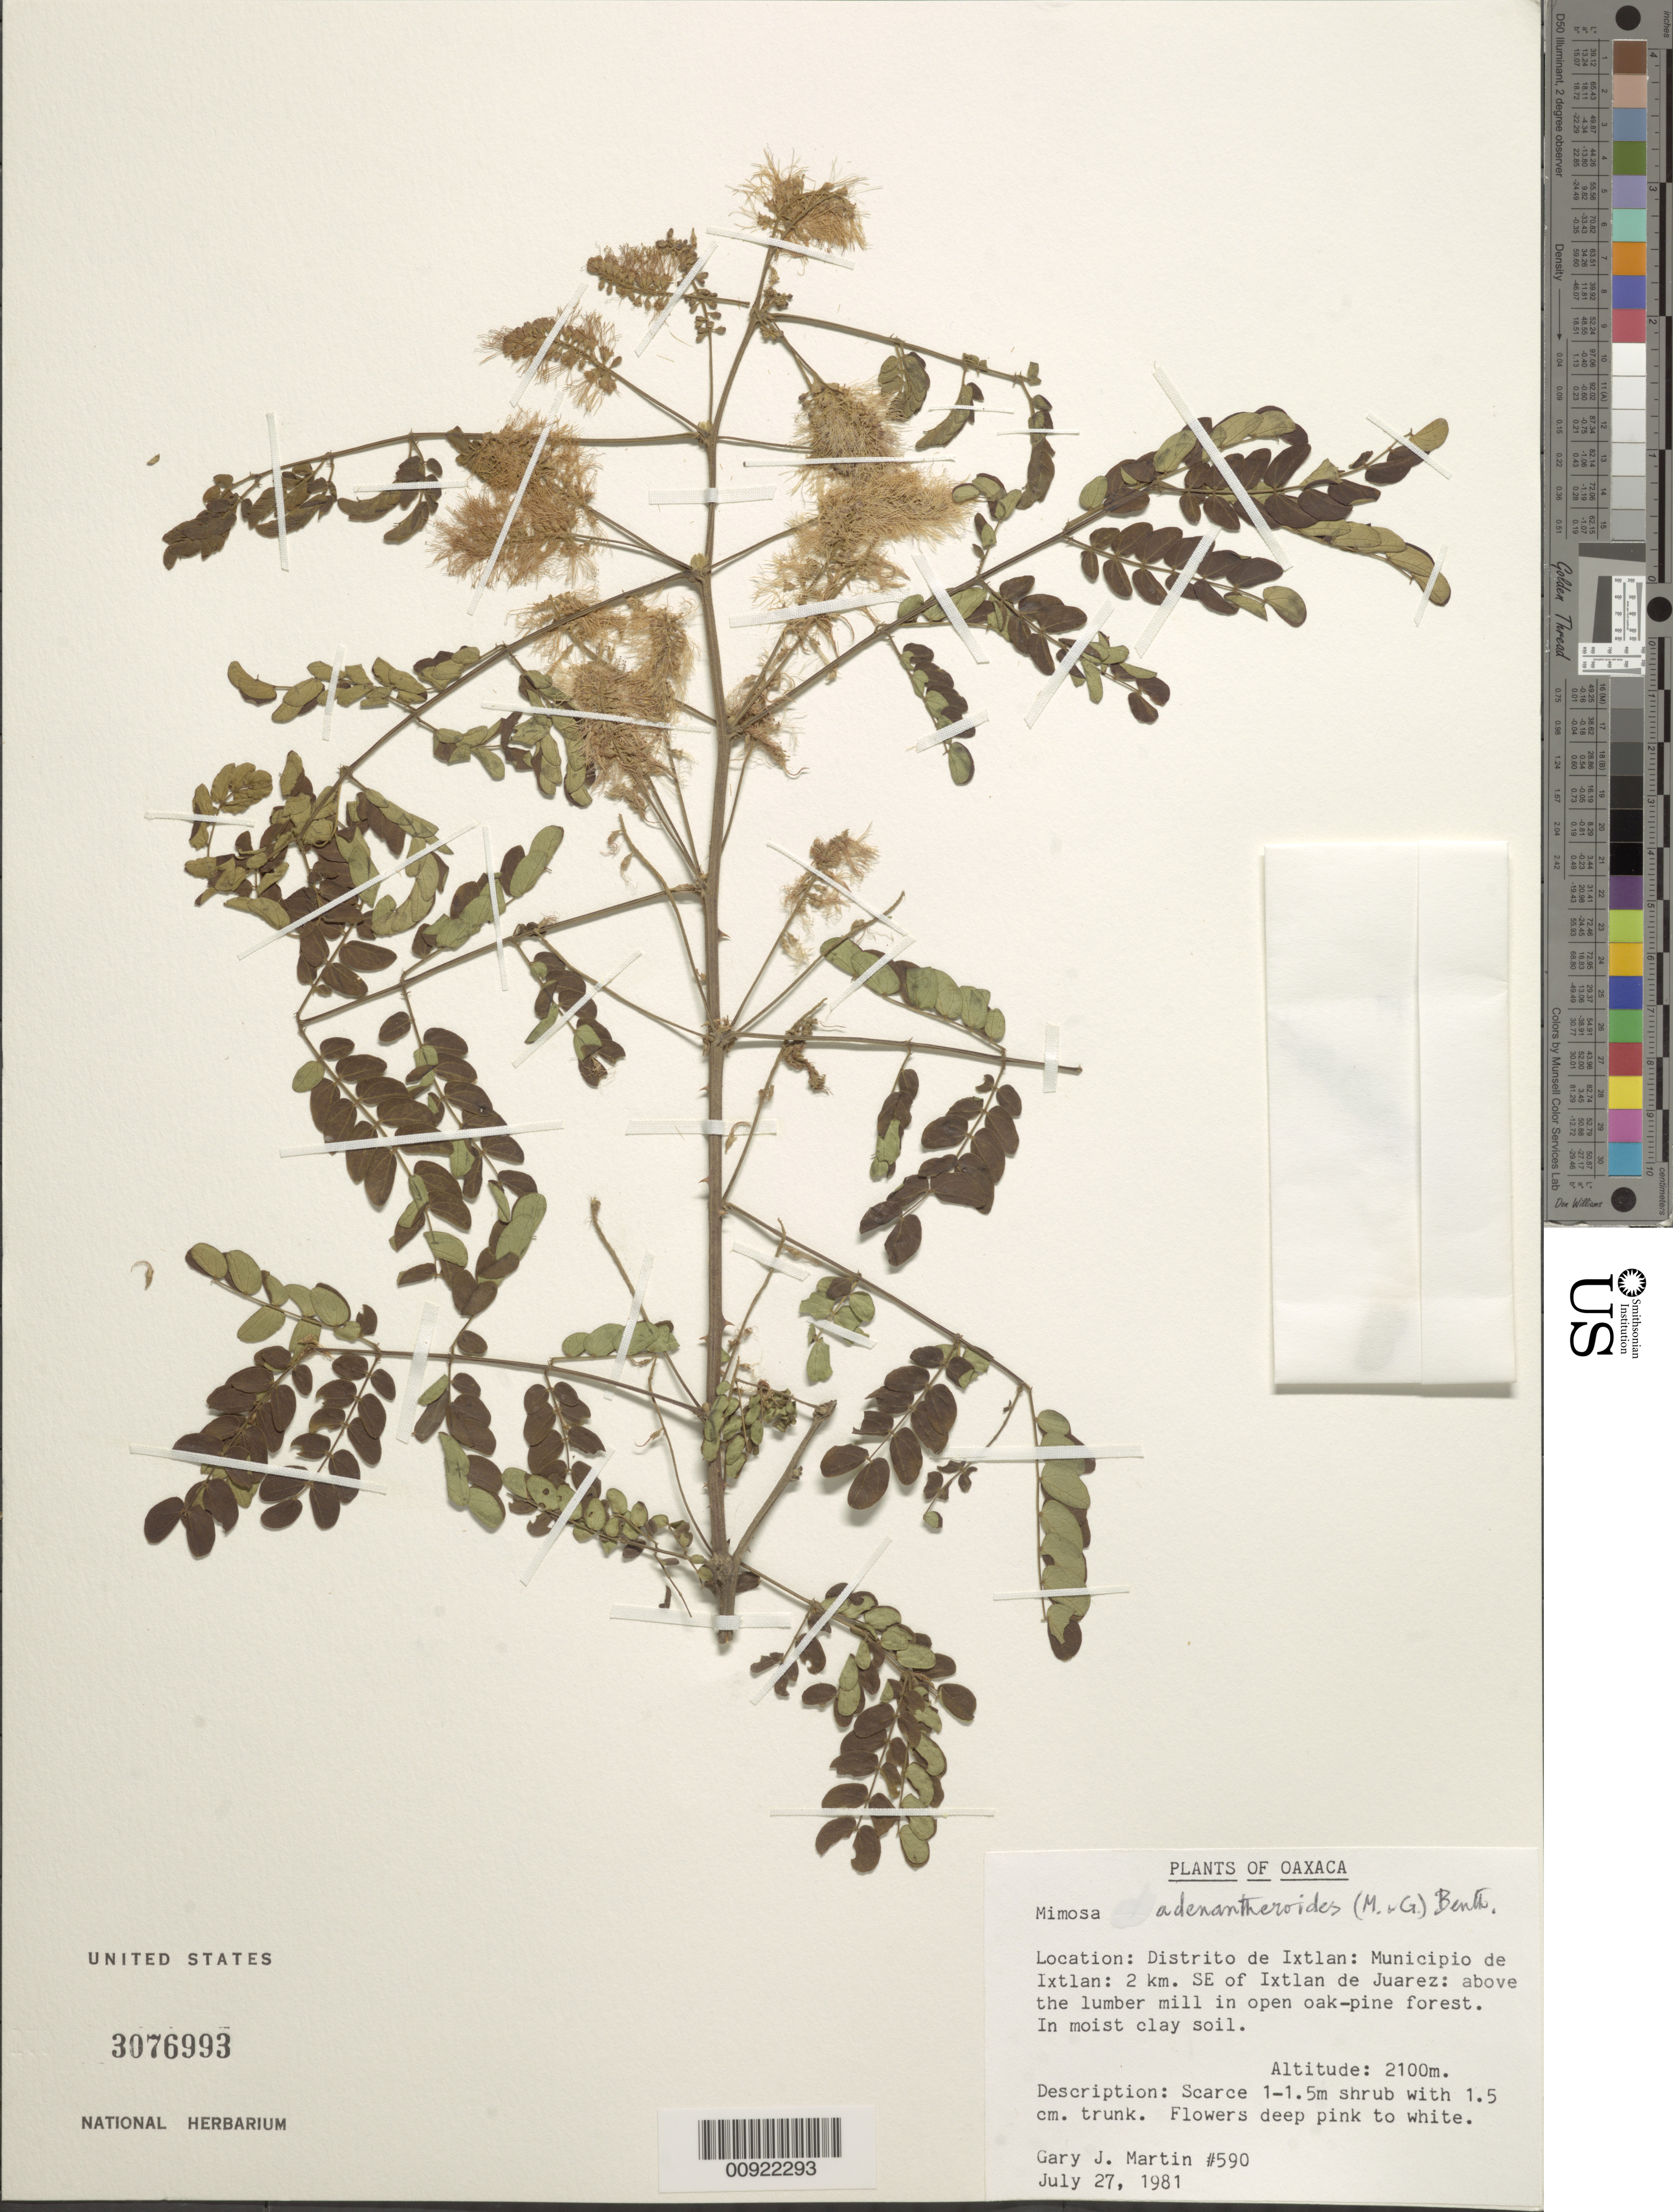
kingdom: Plantae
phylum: Tracheophyta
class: Magnoliopsida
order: Fabales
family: Fabaceae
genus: Mimosa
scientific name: Mimosa adenantheroides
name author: (M. Martens) Benth.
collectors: G. J. Martin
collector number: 590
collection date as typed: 27 Jul 1981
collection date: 1981-07-27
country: Mexico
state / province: Oaxaca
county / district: Ixtlán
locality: Oaxaca: Distrito de Ixtlán: Municipio de Ixtlán: 2 km. SE of Ixtlán de Juárez: above the lumber mill.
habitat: In open oak-pine forest. In moist clay soil.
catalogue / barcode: US 3076993